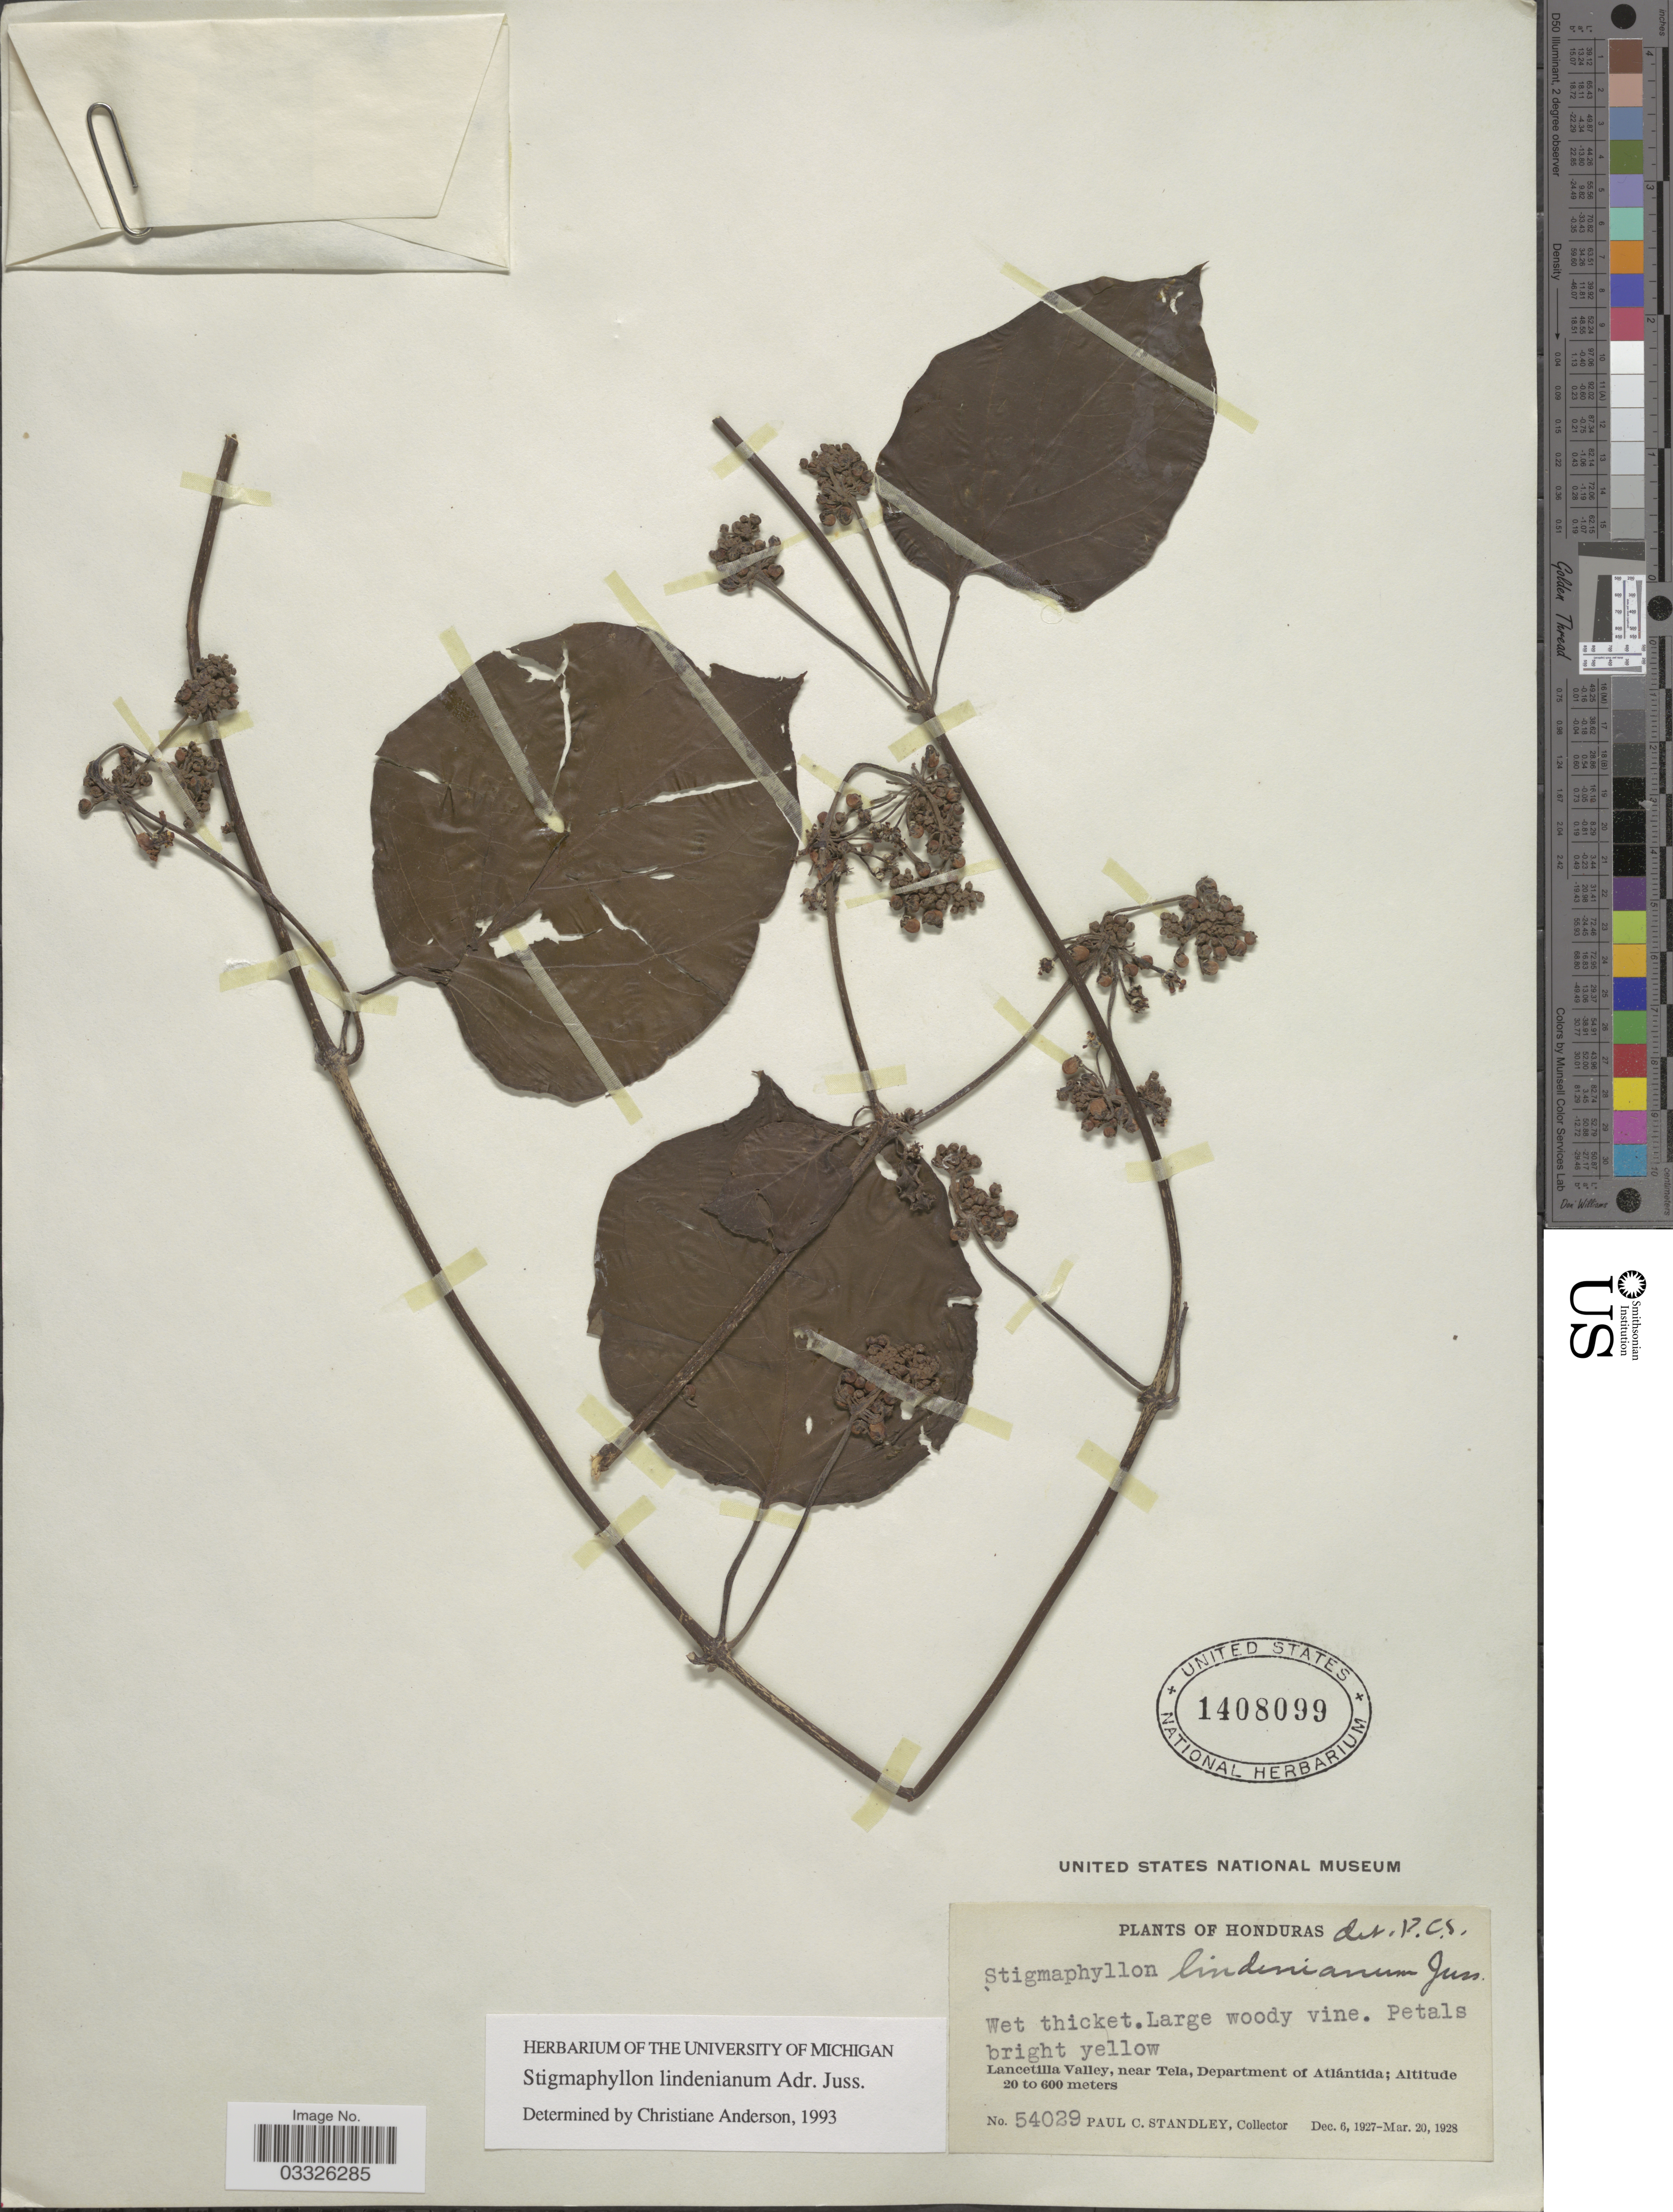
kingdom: Plantae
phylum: Tracheophyta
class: Magnoliopsida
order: Malpighiales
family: Malpighiaceae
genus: Stigmaphyllon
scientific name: Stigmaphyllon lindenianum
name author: A. Juss.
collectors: P. C. Standley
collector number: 54029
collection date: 1927-12-06/1928-03-20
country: Honduras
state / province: Atlántida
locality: Lancetilla Valley, near Tela, Department of Atlántida.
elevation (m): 20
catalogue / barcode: US 1408099